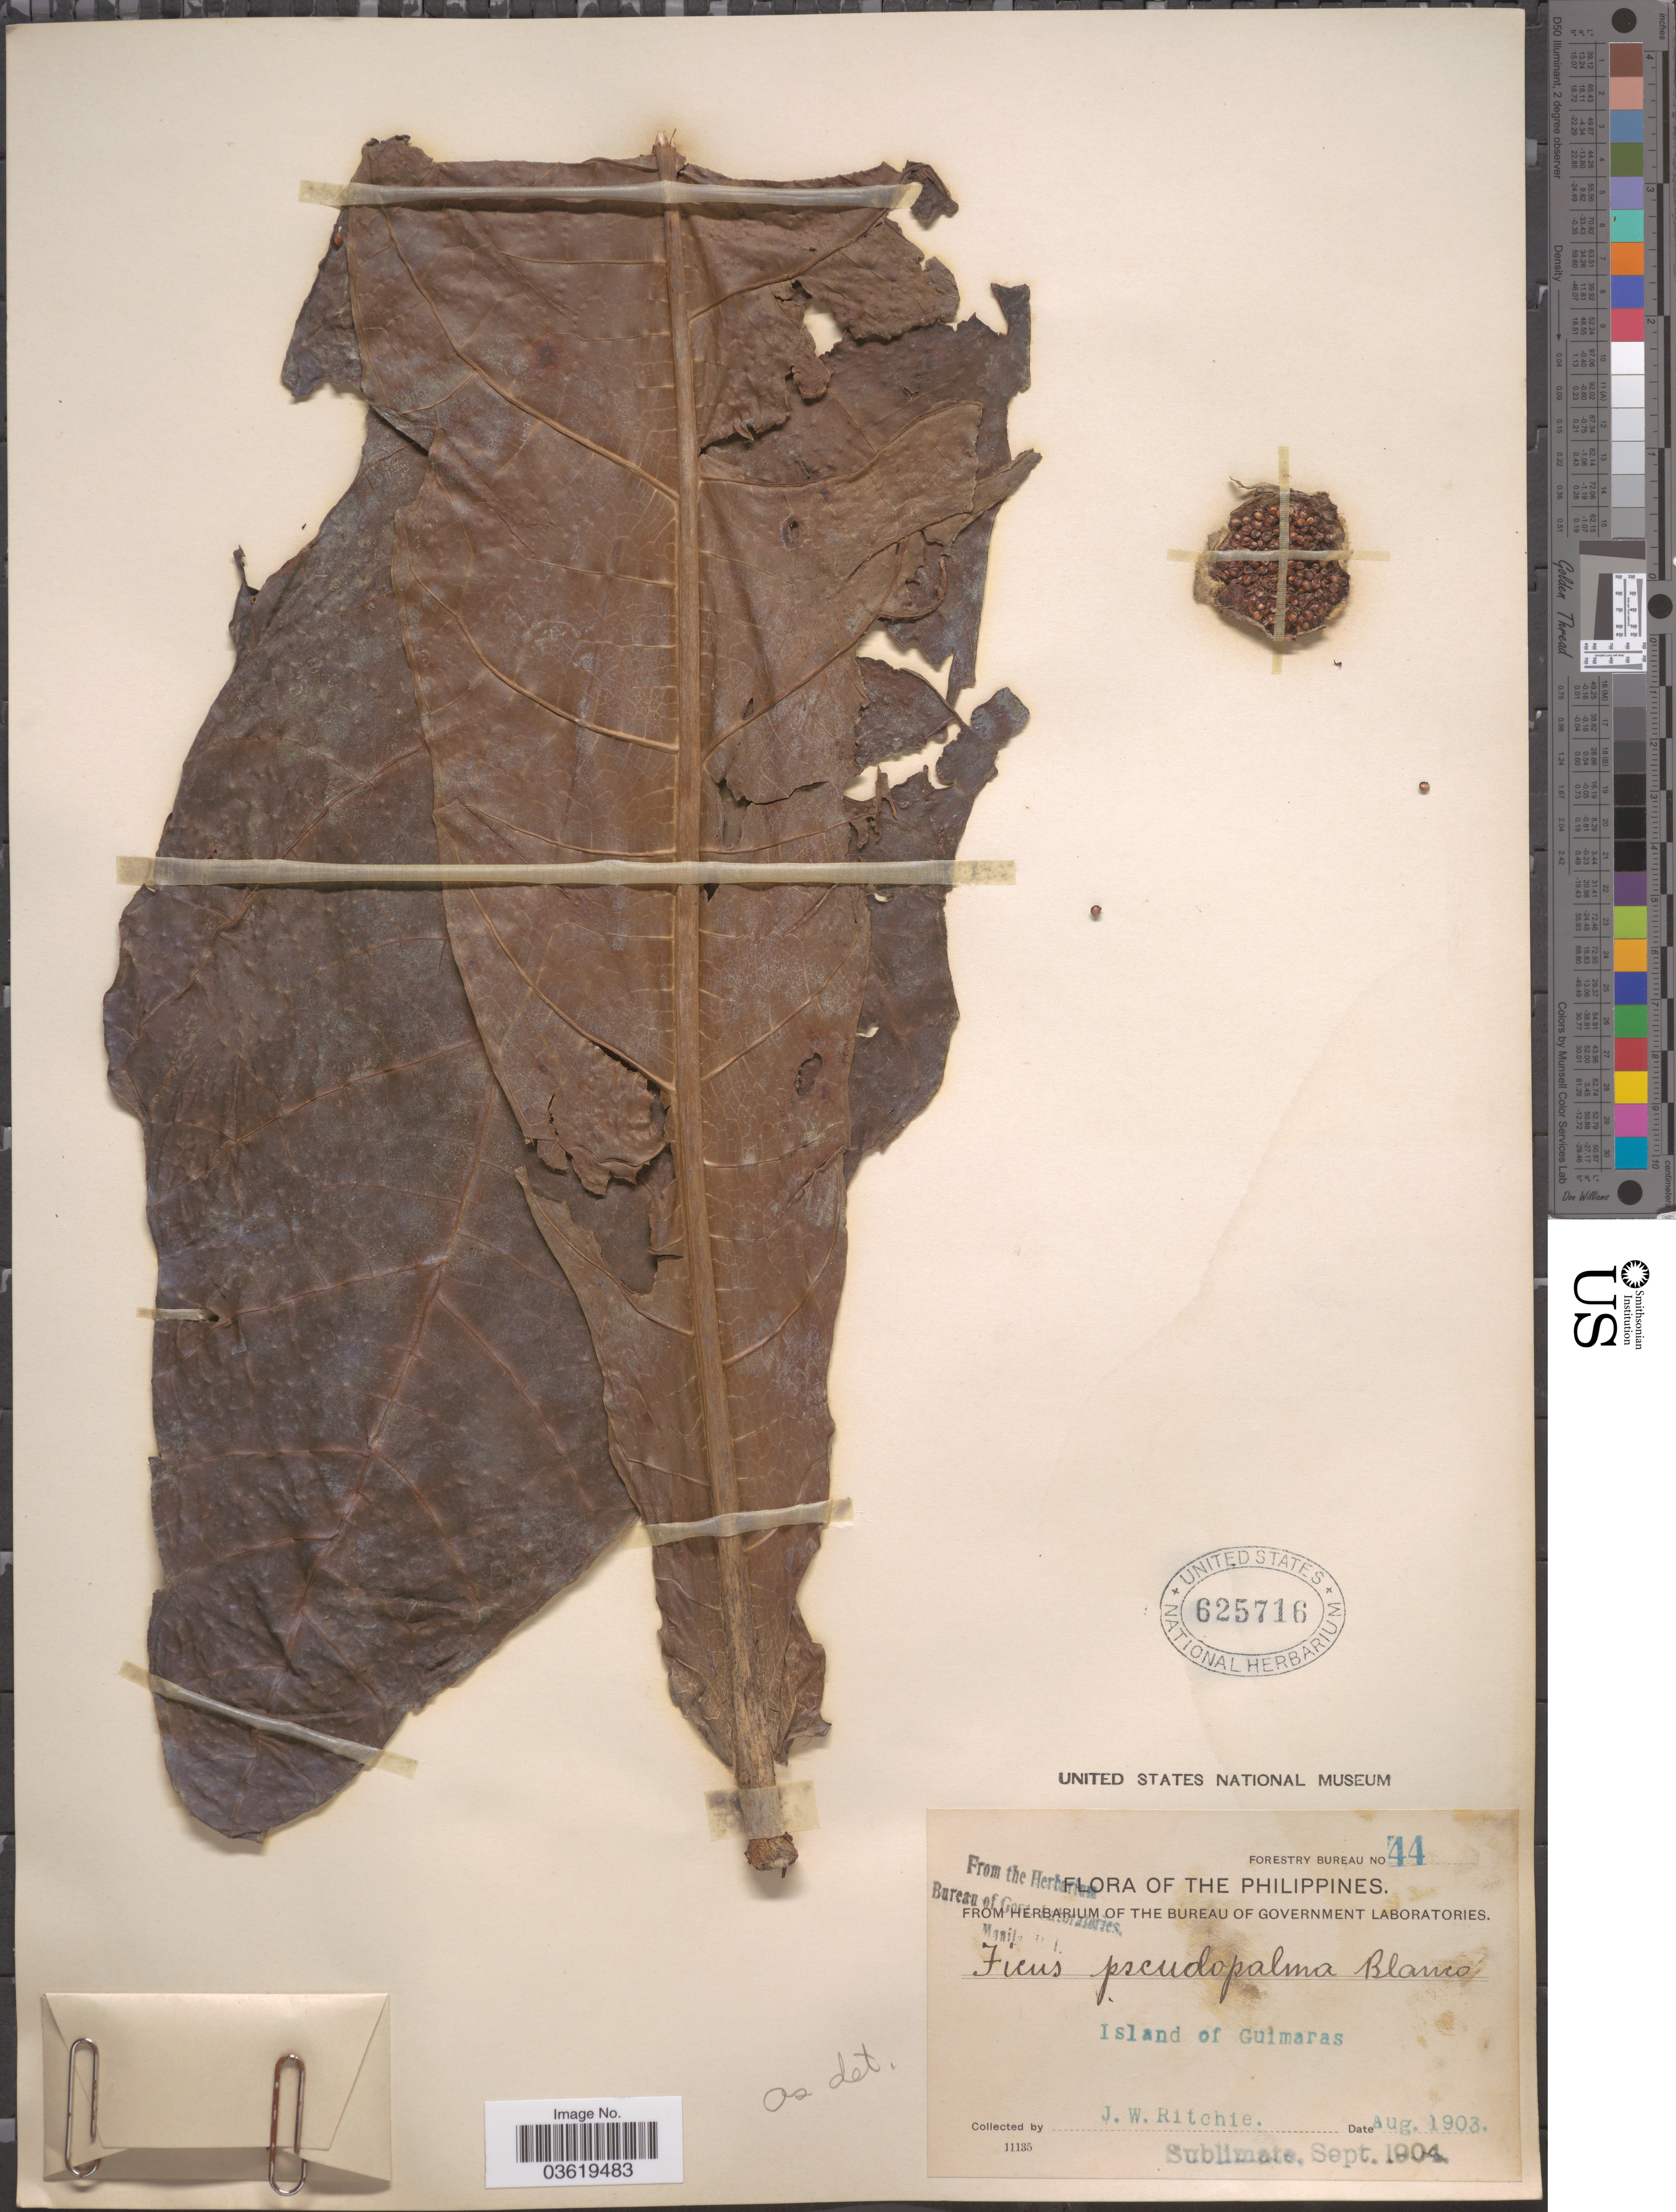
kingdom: Plantae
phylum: Tracheophyta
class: Magnoliopsida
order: Rosales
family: Moraceae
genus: Ficus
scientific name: Ficus pseudopalma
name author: Blanco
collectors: J. Ritchie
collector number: Forestry Bureau 44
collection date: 1903-08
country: Philippines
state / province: Western Visayas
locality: Island of Guimaras.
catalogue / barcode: US 625716